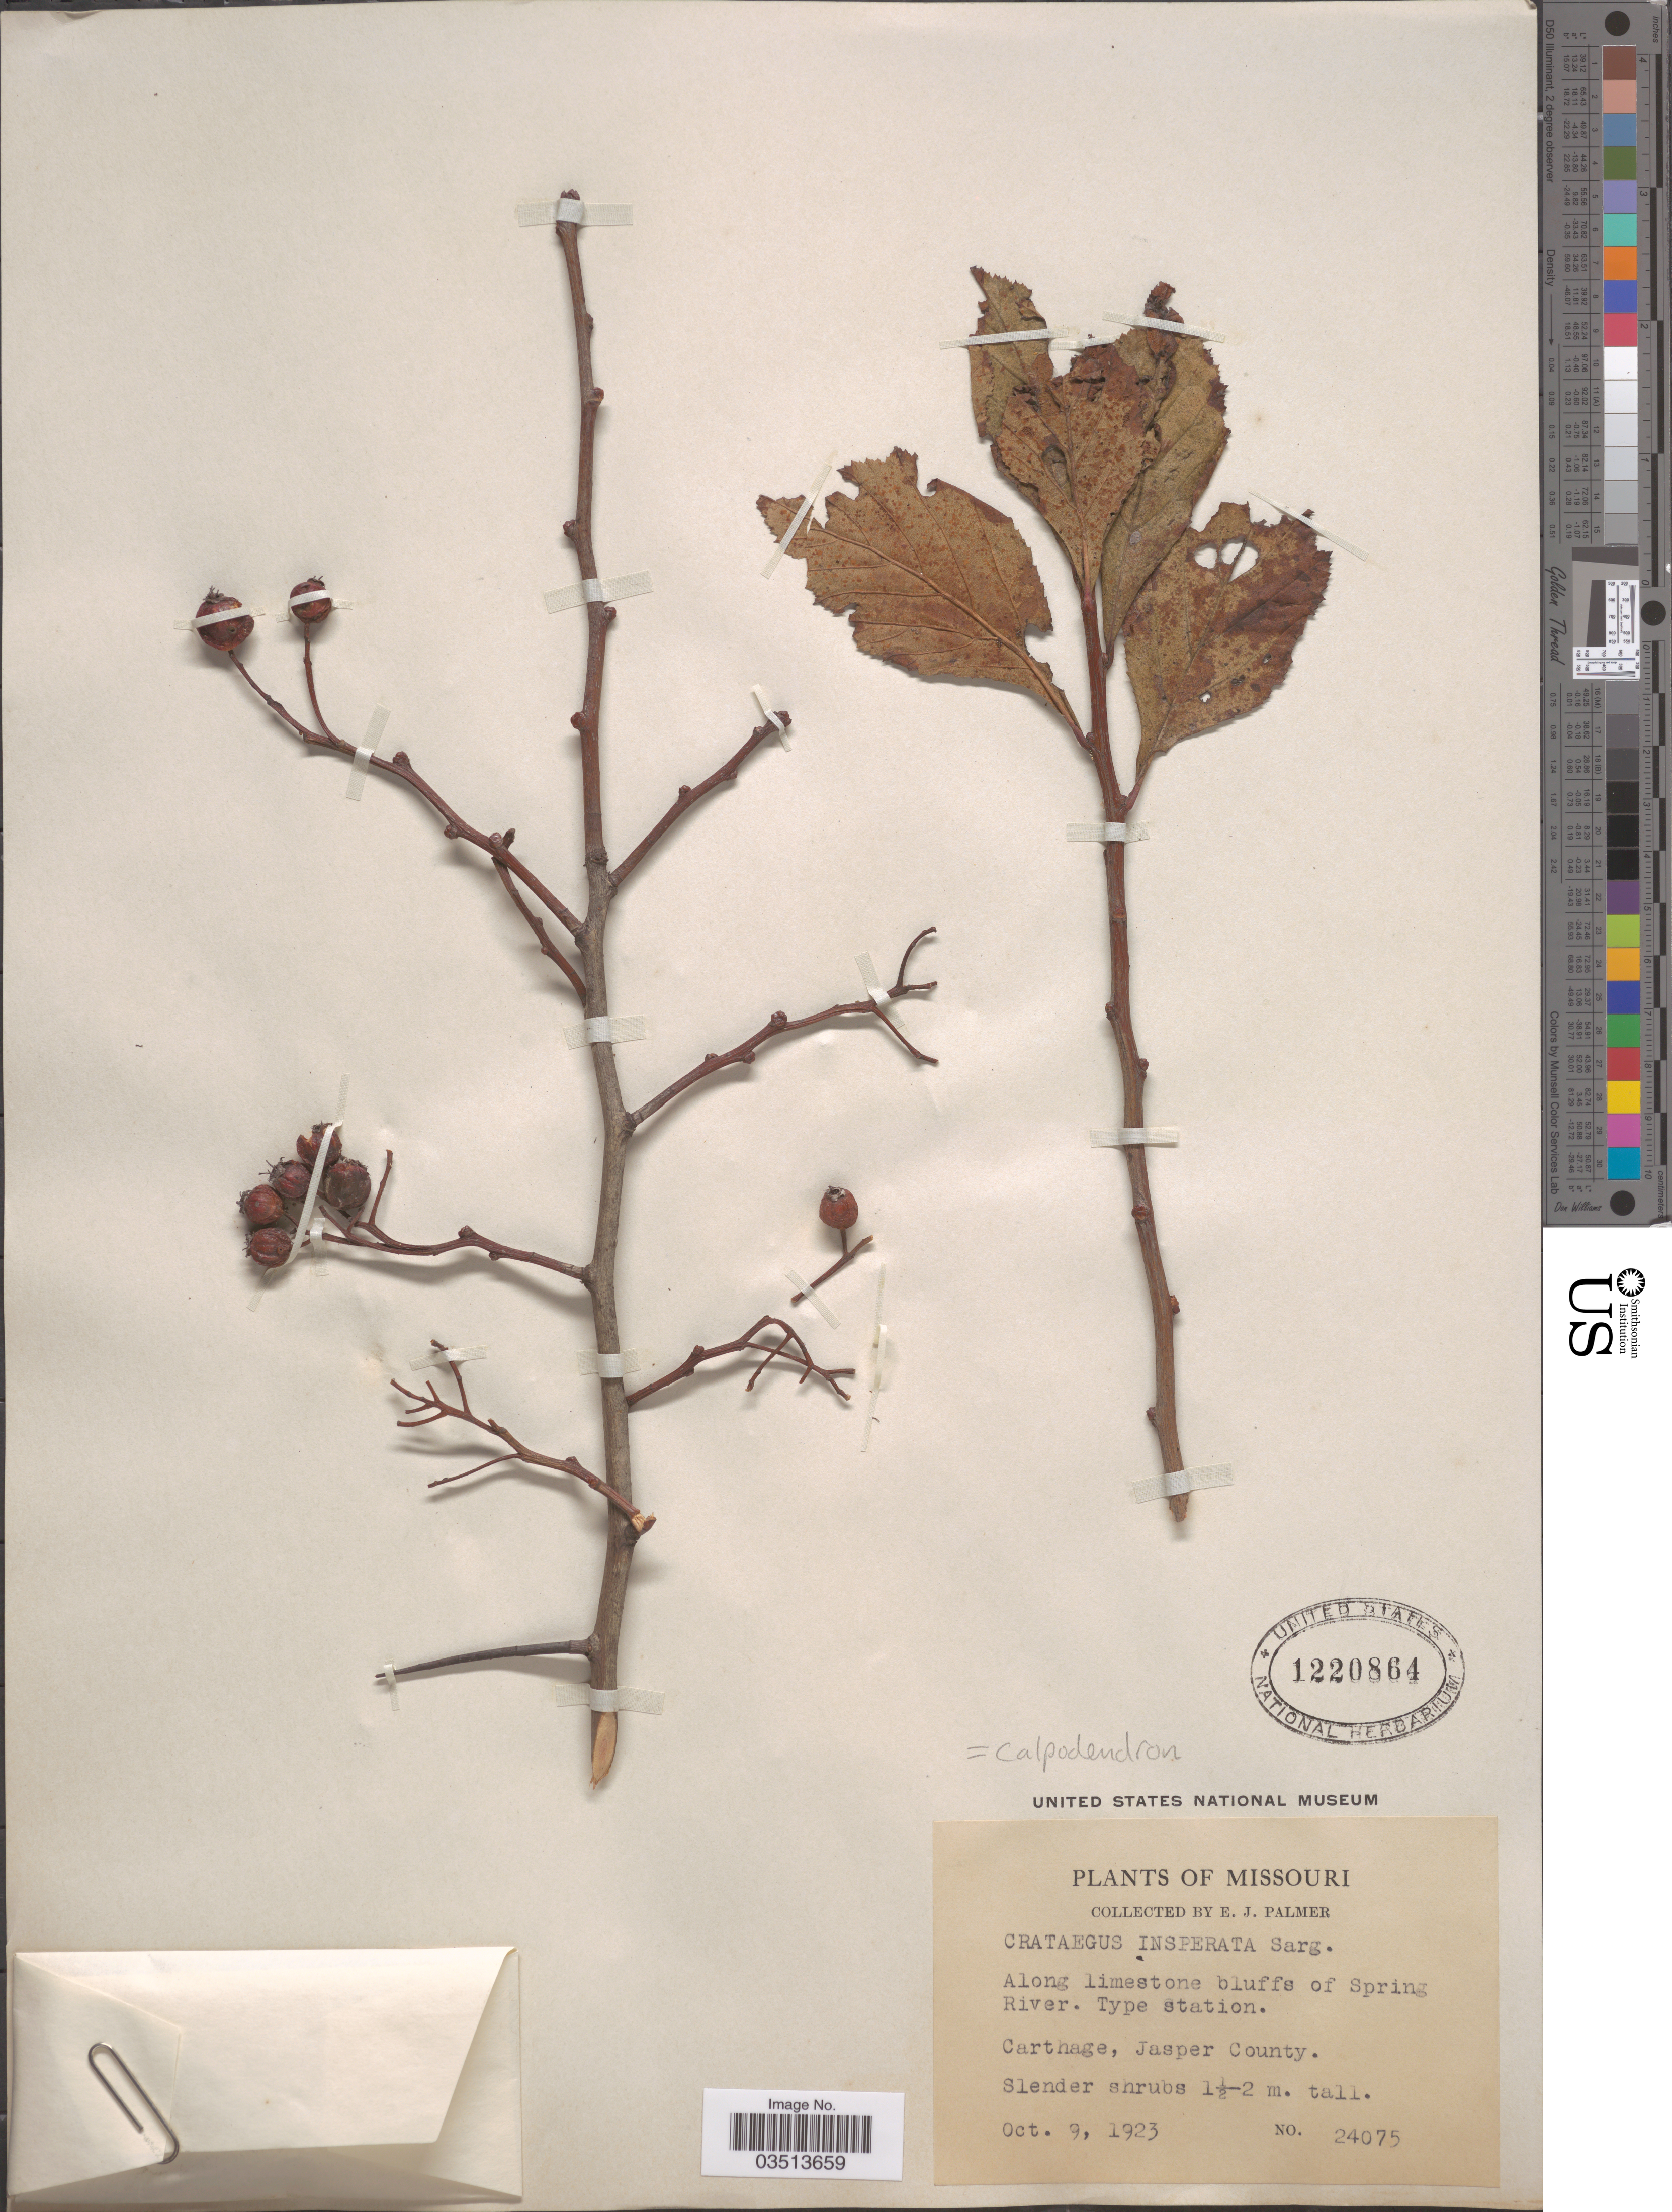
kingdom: Plantae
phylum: Tracheophyta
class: Magnoliopsida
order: Rosales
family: Rosaceae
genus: Crataegus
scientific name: Crataegus calpodendron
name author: (Ehrh.) Medik.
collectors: E. J. Palmer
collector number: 24075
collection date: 1923-10-09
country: United States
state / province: Missouri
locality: Along limestone bluffs of Spring River. Carthage, Jasper County.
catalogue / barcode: US 1220864